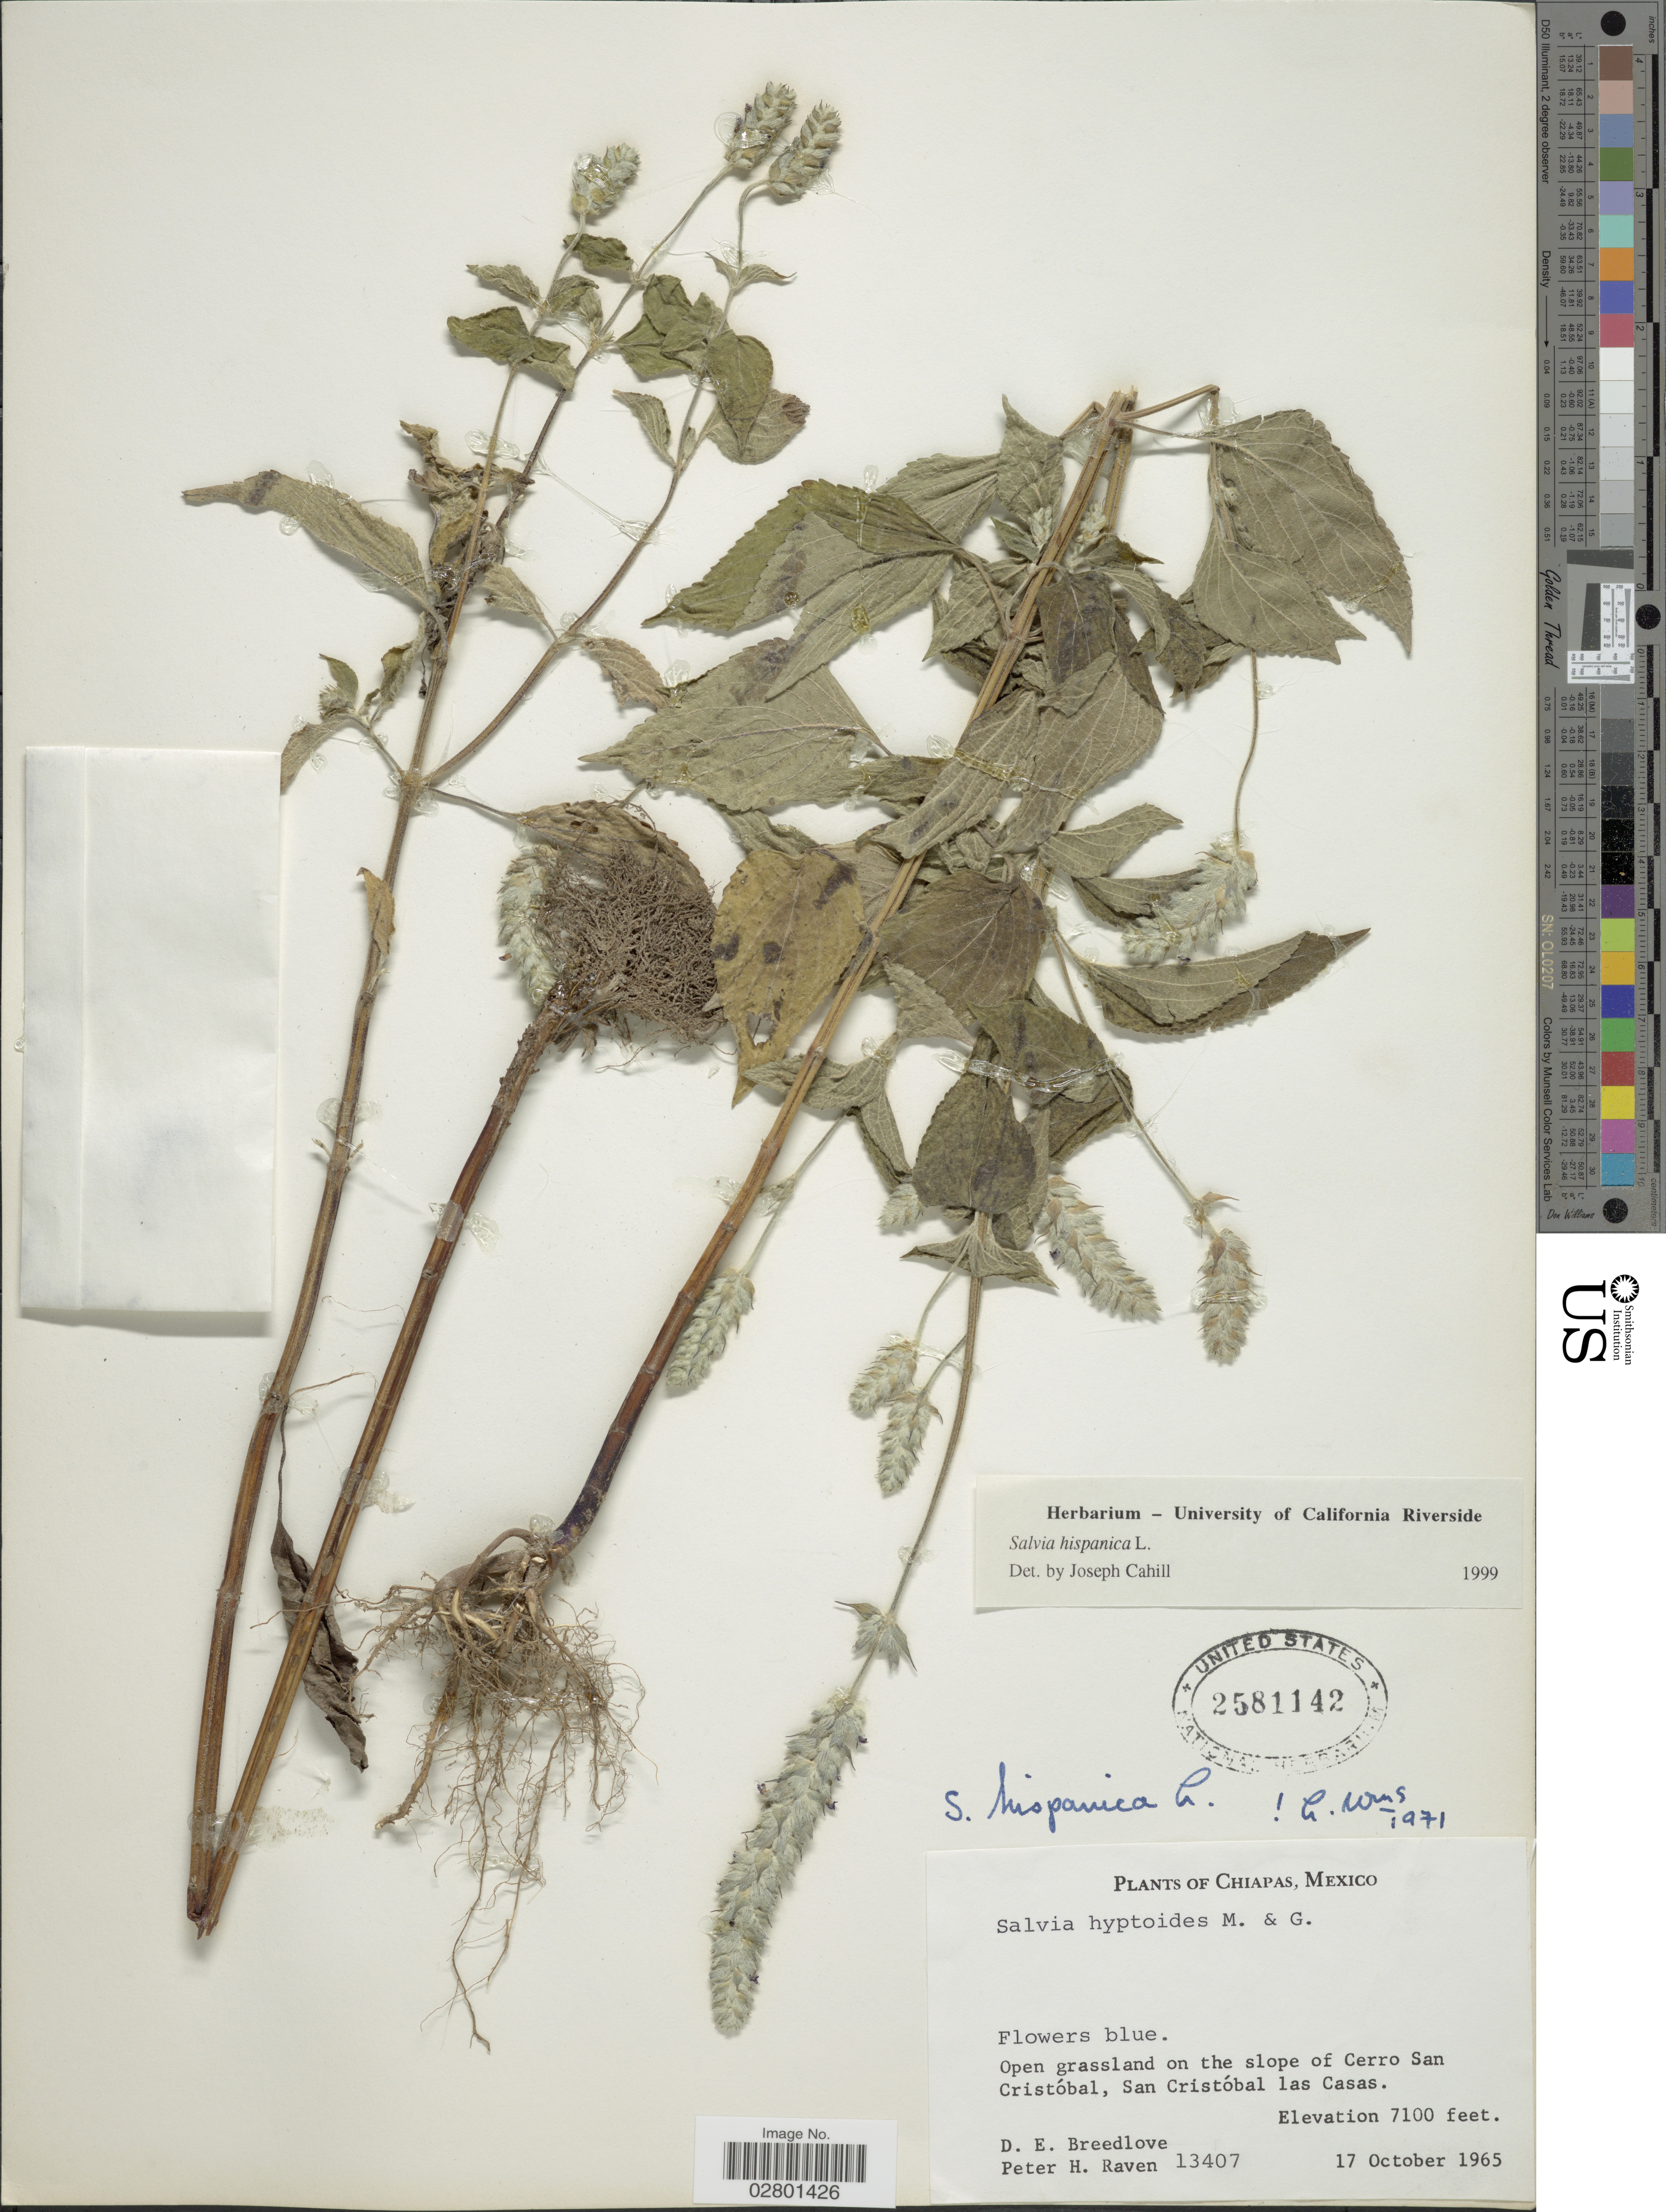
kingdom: Plantae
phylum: Tracheophyta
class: Magnoliopsida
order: Lamiales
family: Lamiaceae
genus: Salvia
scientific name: Salvia hispanica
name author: L.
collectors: D. E. Breedlove & P. Raven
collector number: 13407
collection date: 1965-10-17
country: Mexico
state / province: Chiapas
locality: Open grassland on the slope of Cerro San Cristóbal, San Cristóbal las Casas.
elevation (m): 2164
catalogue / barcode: US 2581142